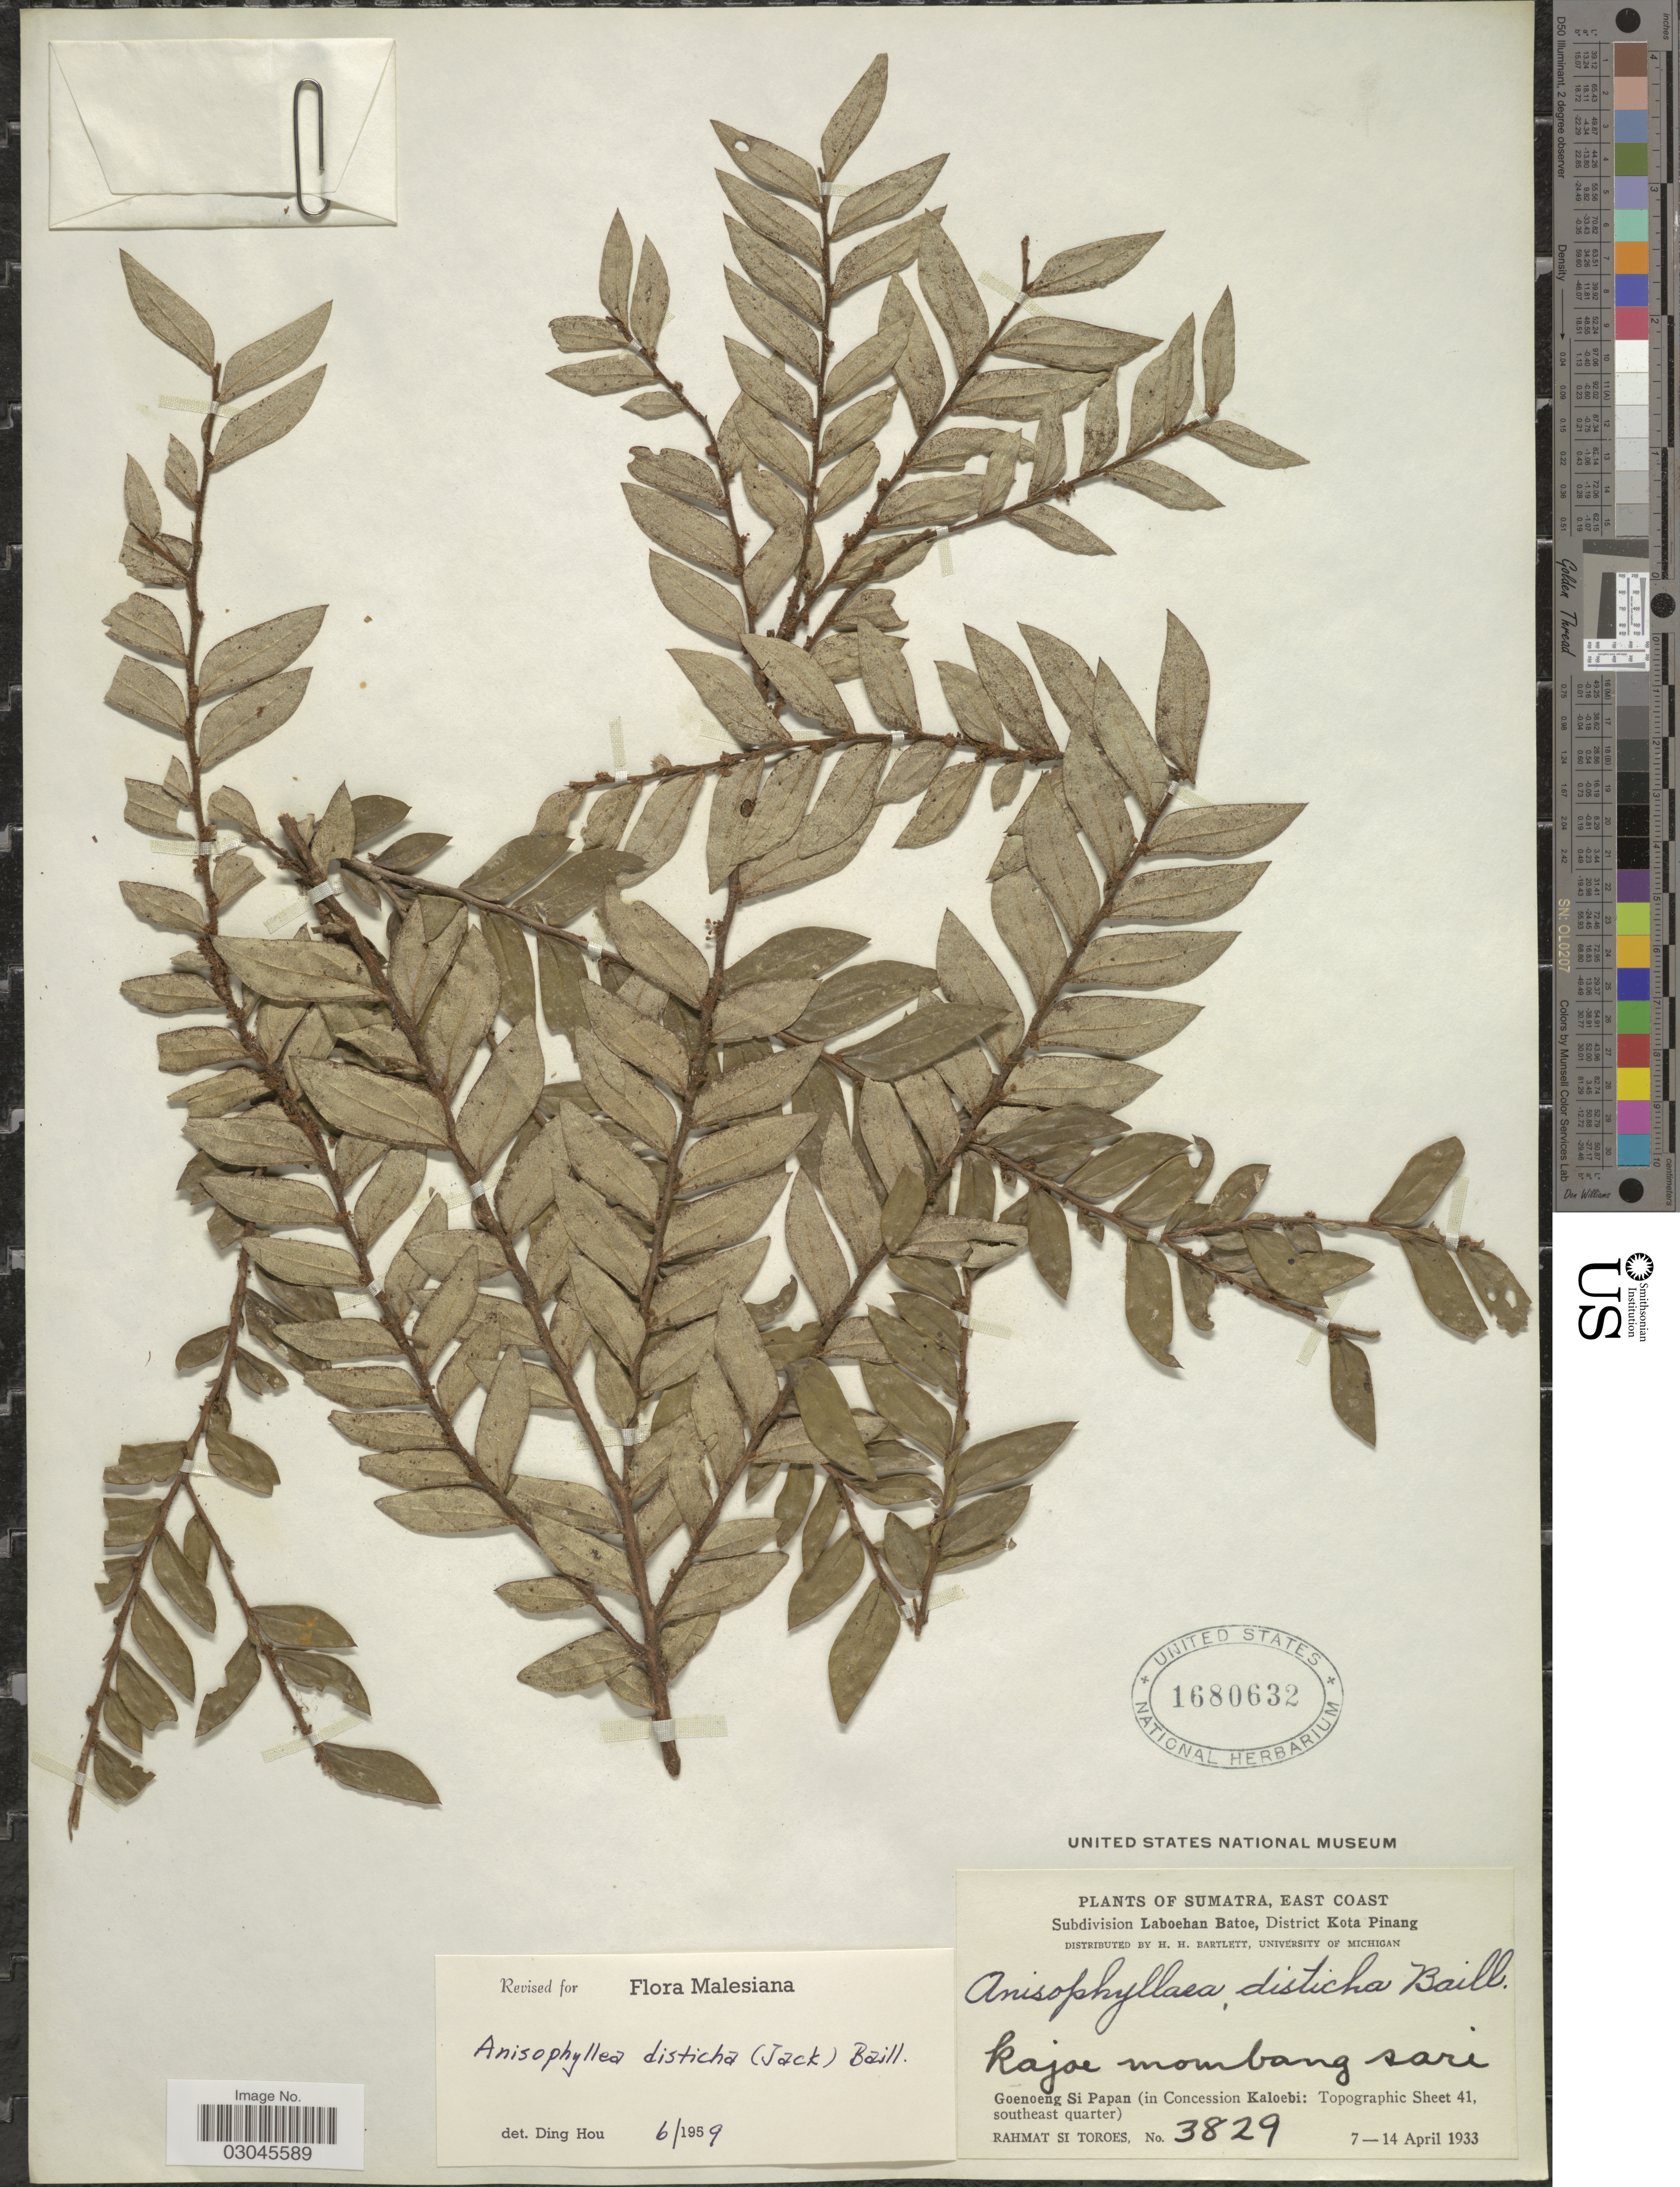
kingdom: Plantae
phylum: Tracheophyta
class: Magnoliopsida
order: Cucurbitales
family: Anisophylleaceae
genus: Anisophyllea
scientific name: Anisophyllea disticha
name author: (Jack) Baill.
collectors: Rahmat Si Boeea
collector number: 3829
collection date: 1933-04-07/1933-04-14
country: Indonesia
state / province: Sumatra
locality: East Coast. Subdivision Laboehan Batoe, District Kota Pinang. Goenoeng Si Papan (in Concession Kaloebi: Topographic Sheet 41, southeast quarter).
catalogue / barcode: US 1680632